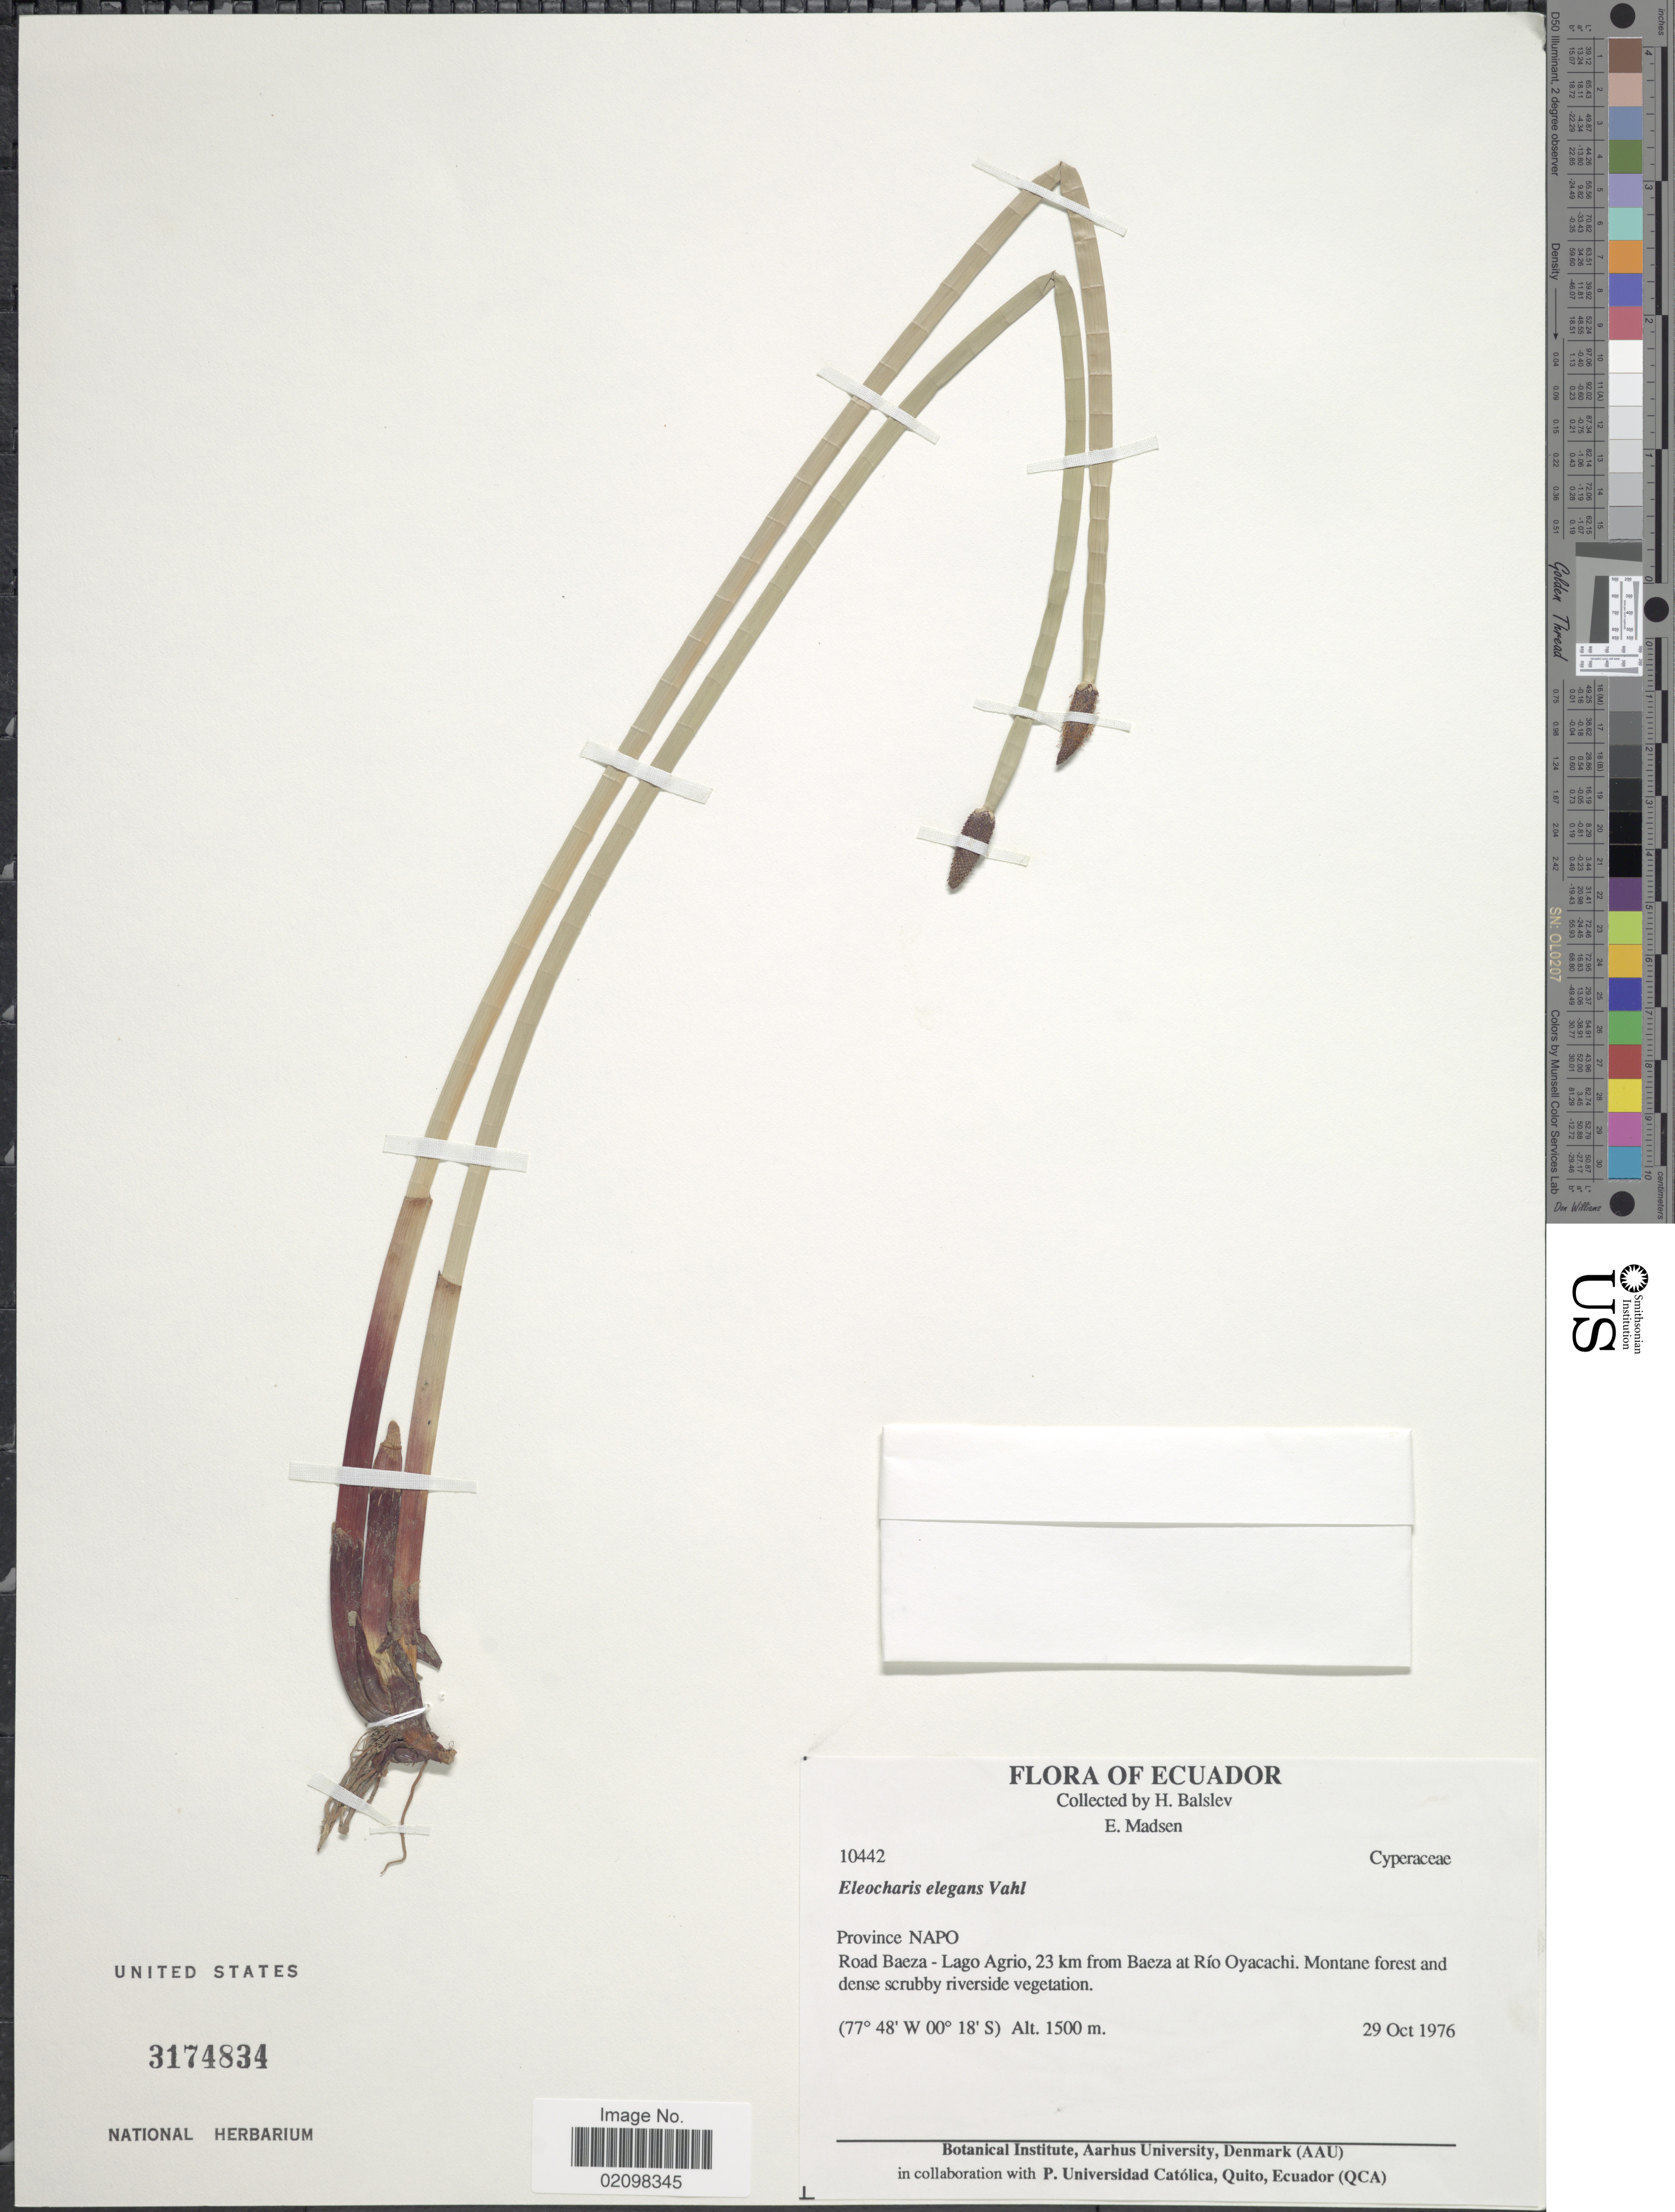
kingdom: Plantae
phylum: Tracheophyta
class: Liliopsida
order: Poales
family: Cyperaceae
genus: Eleocharis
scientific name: Eleocharis elegans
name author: (Kunth) Roem. & Schult.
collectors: H. Balslev & E. Madsen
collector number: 10442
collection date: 1976-10-29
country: Ecuador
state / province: Napo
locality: Road Baeza - Lago Agrio, 23 km from Baeza at Río Oyacachi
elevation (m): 1500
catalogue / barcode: US 3174834